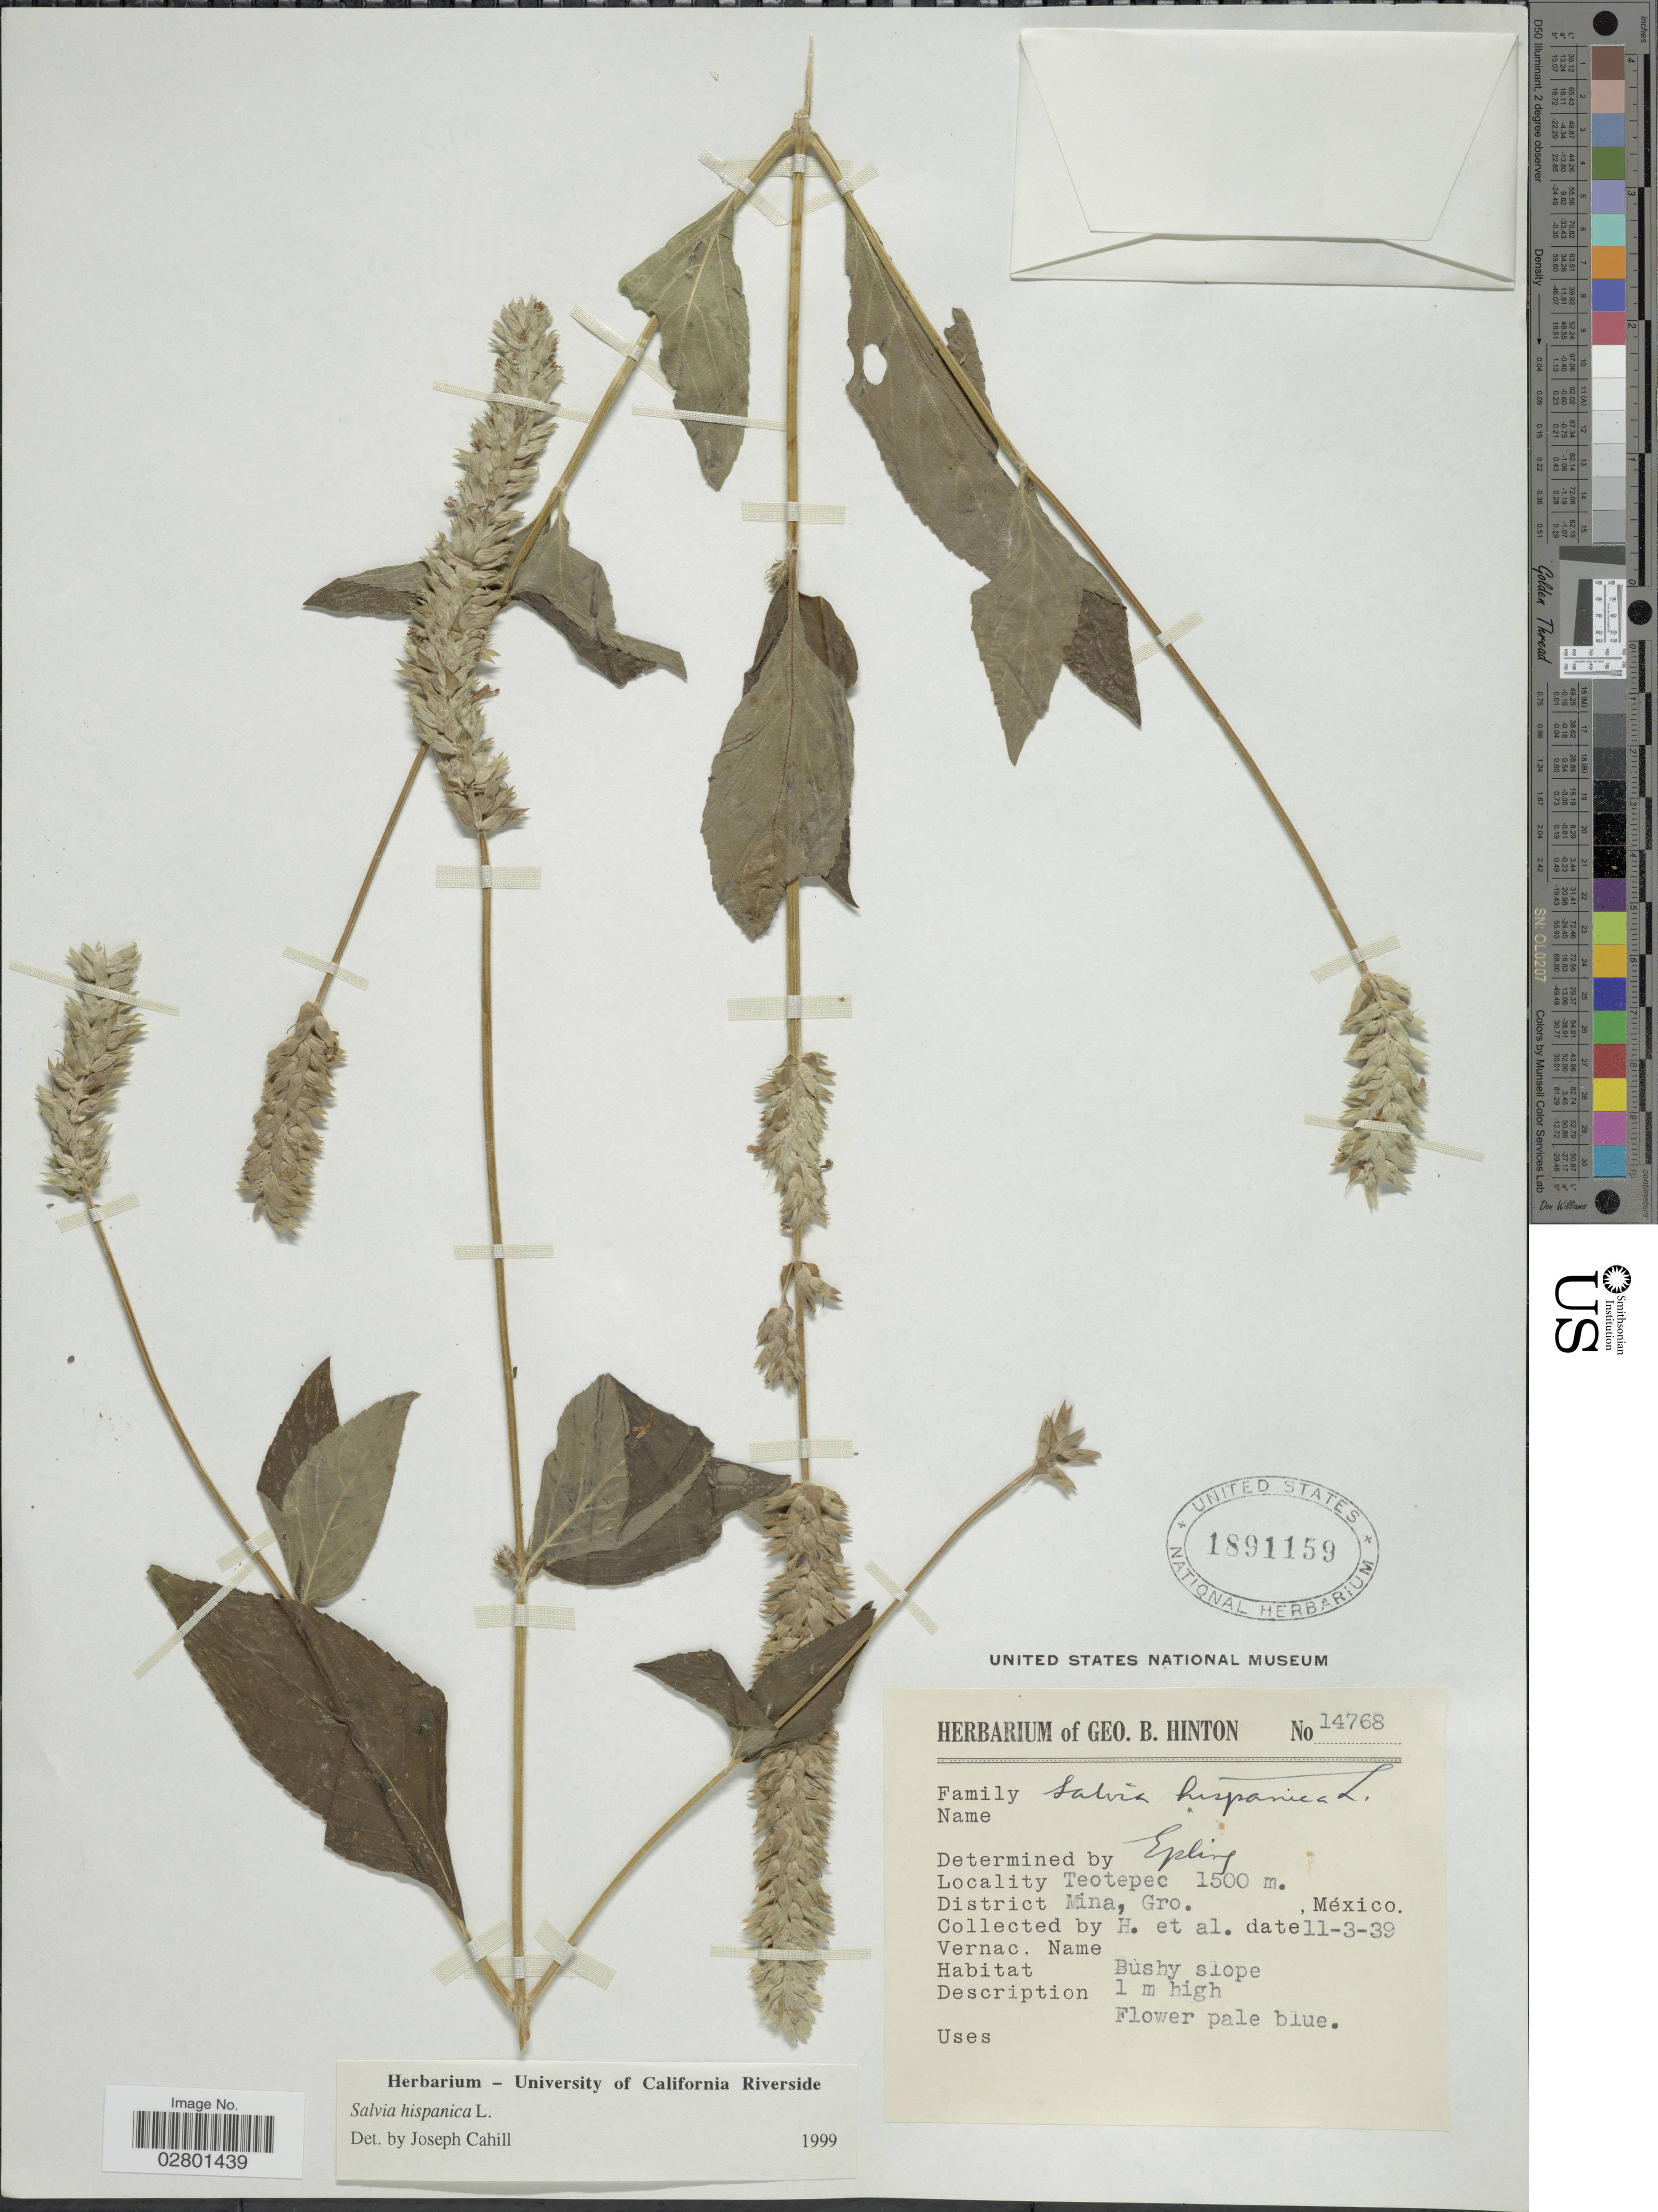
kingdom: Plantae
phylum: Tracheophyta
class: Magnoliopsida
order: Lamiales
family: Lamiaceae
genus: Salvia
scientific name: Salvia hispanica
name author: L.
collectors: G. B. Hinton & et al.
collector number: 14768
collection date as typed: Transcribed d/m/y: 11/3/39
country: Mexico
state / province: Guerrero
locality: Teotepec, District Mina, Gro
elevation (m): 1500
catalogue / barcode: US 1891159